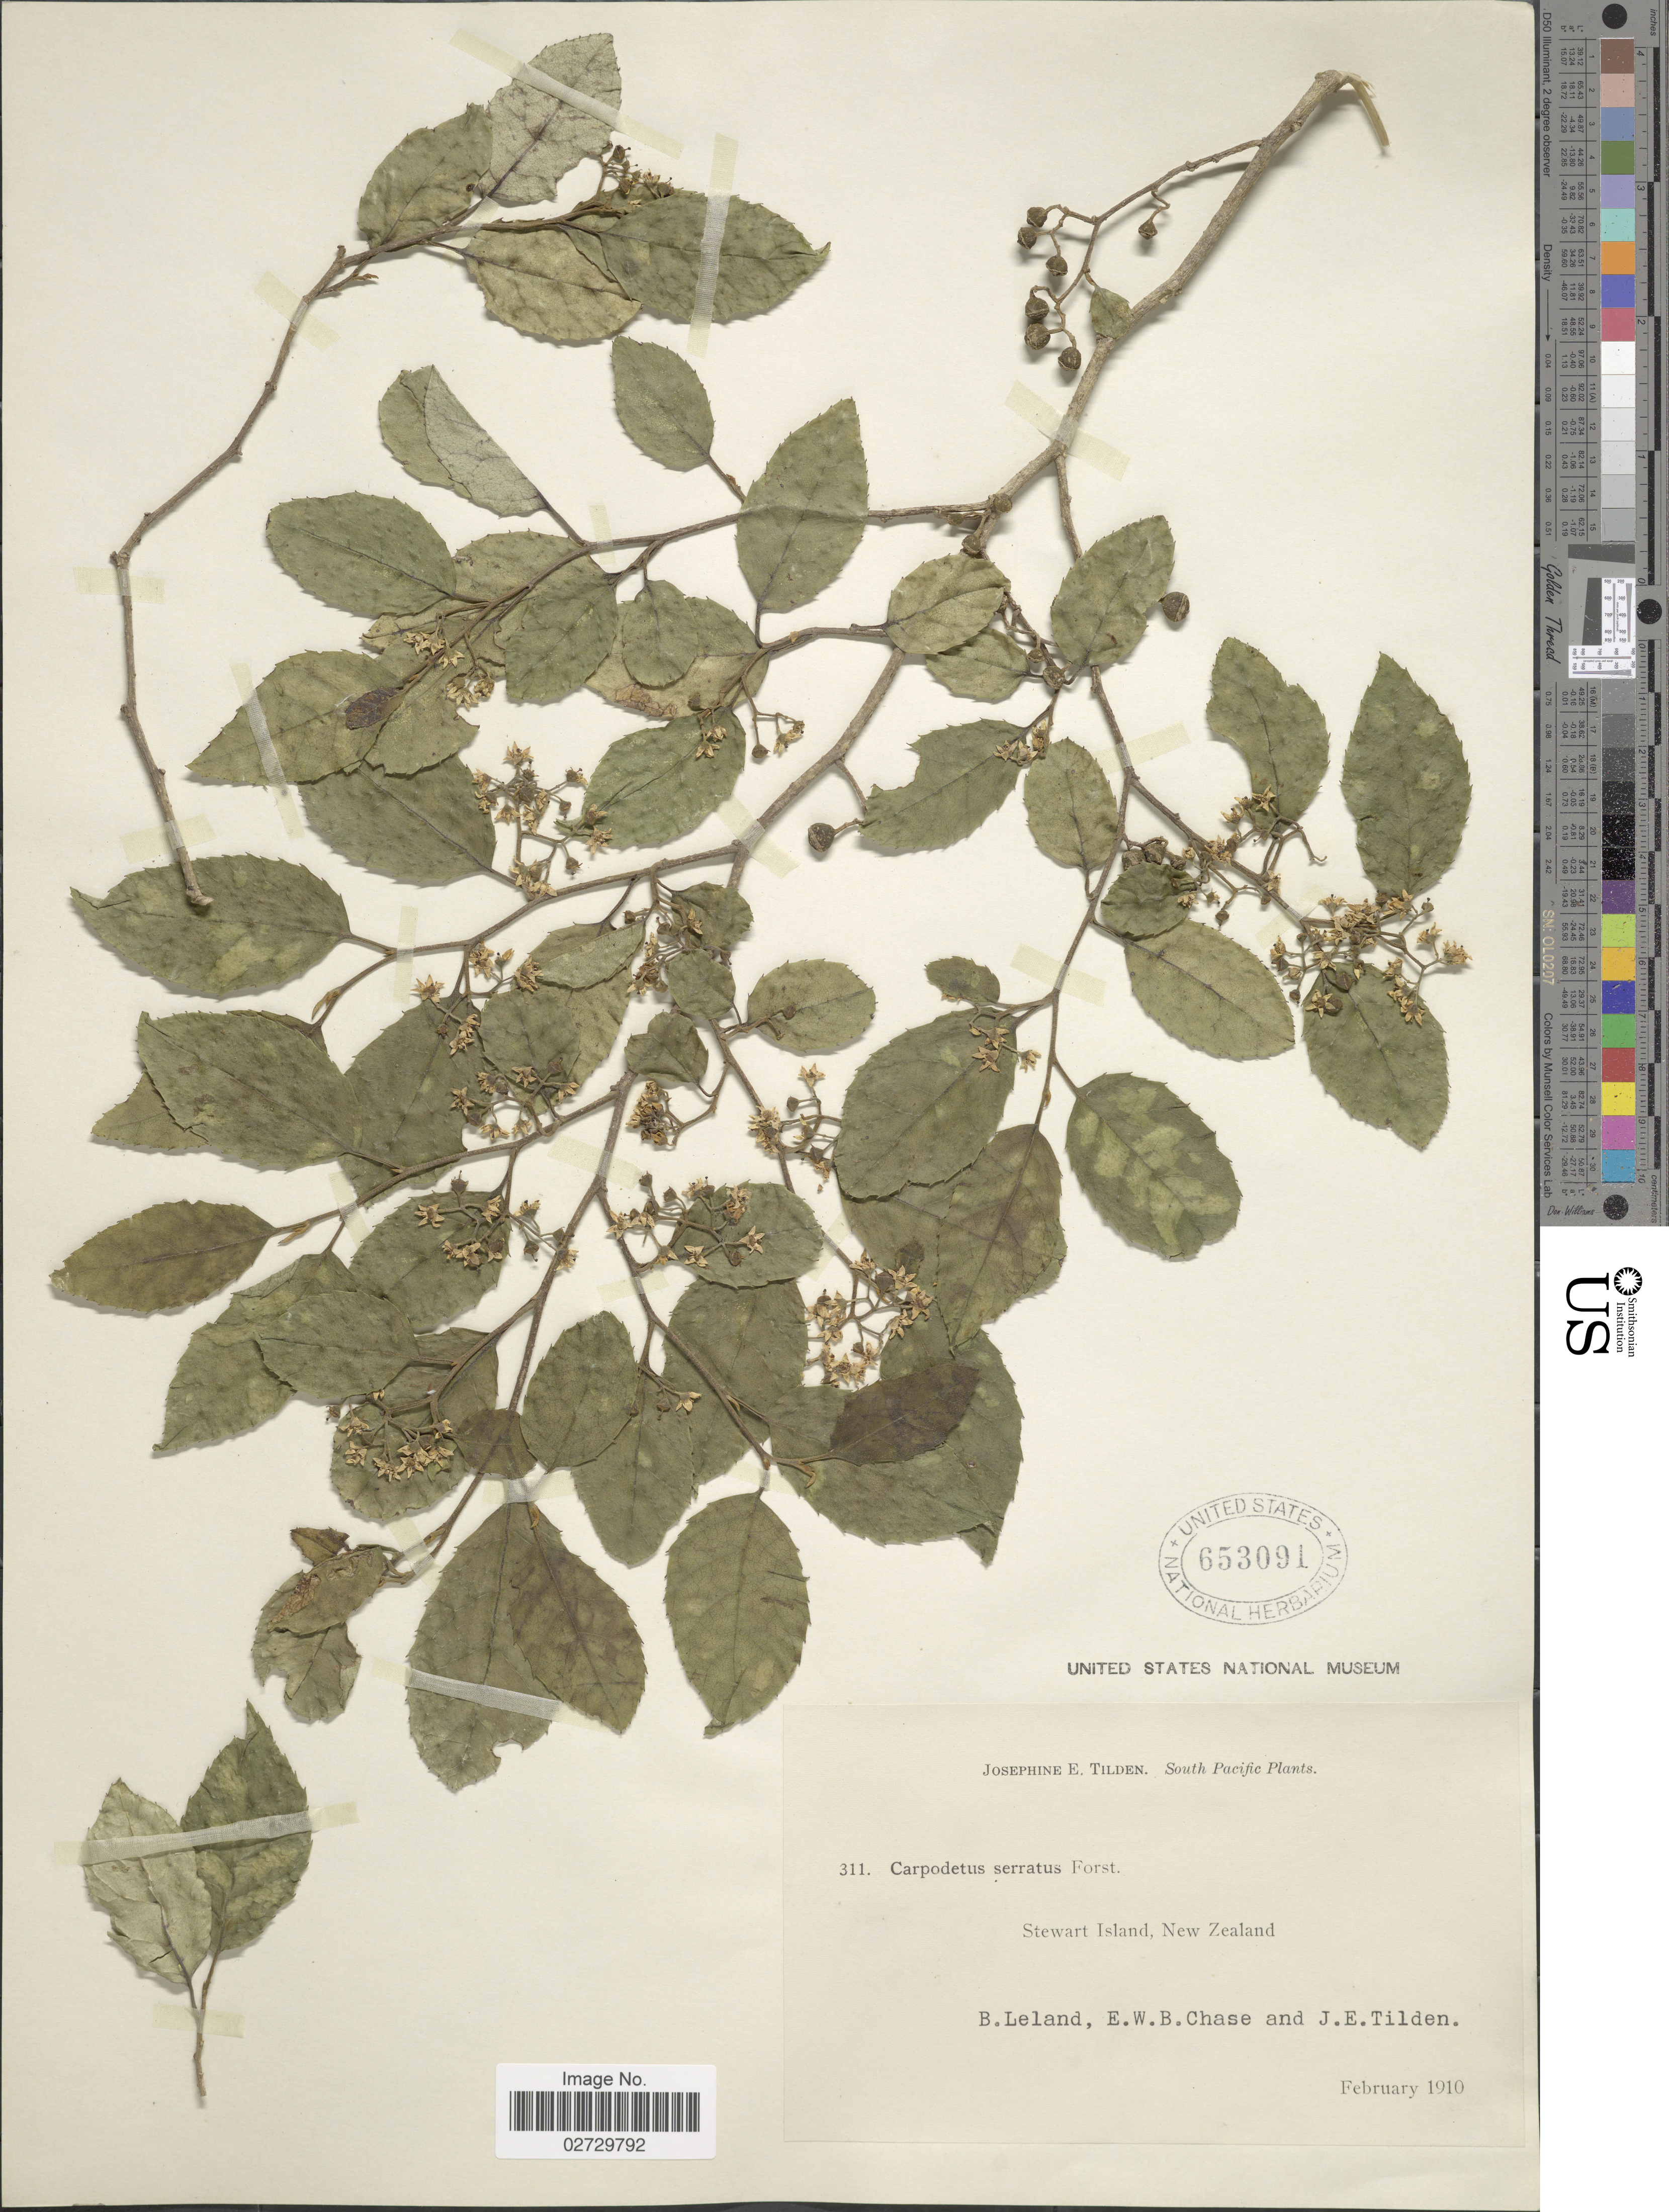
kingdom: Plantae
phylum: Tracheophyta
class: Magnoliopsida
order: Asterales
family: Rousseaceae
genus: Carpodetus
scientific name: Carpodetus serratus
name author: J.R. Forst. & G. Forst.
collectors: B. Leland, E. W. Chase & J. E. Tilden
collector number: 311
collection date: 1910-02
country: New Zealand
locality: Stewart Island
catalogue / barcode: US 653091